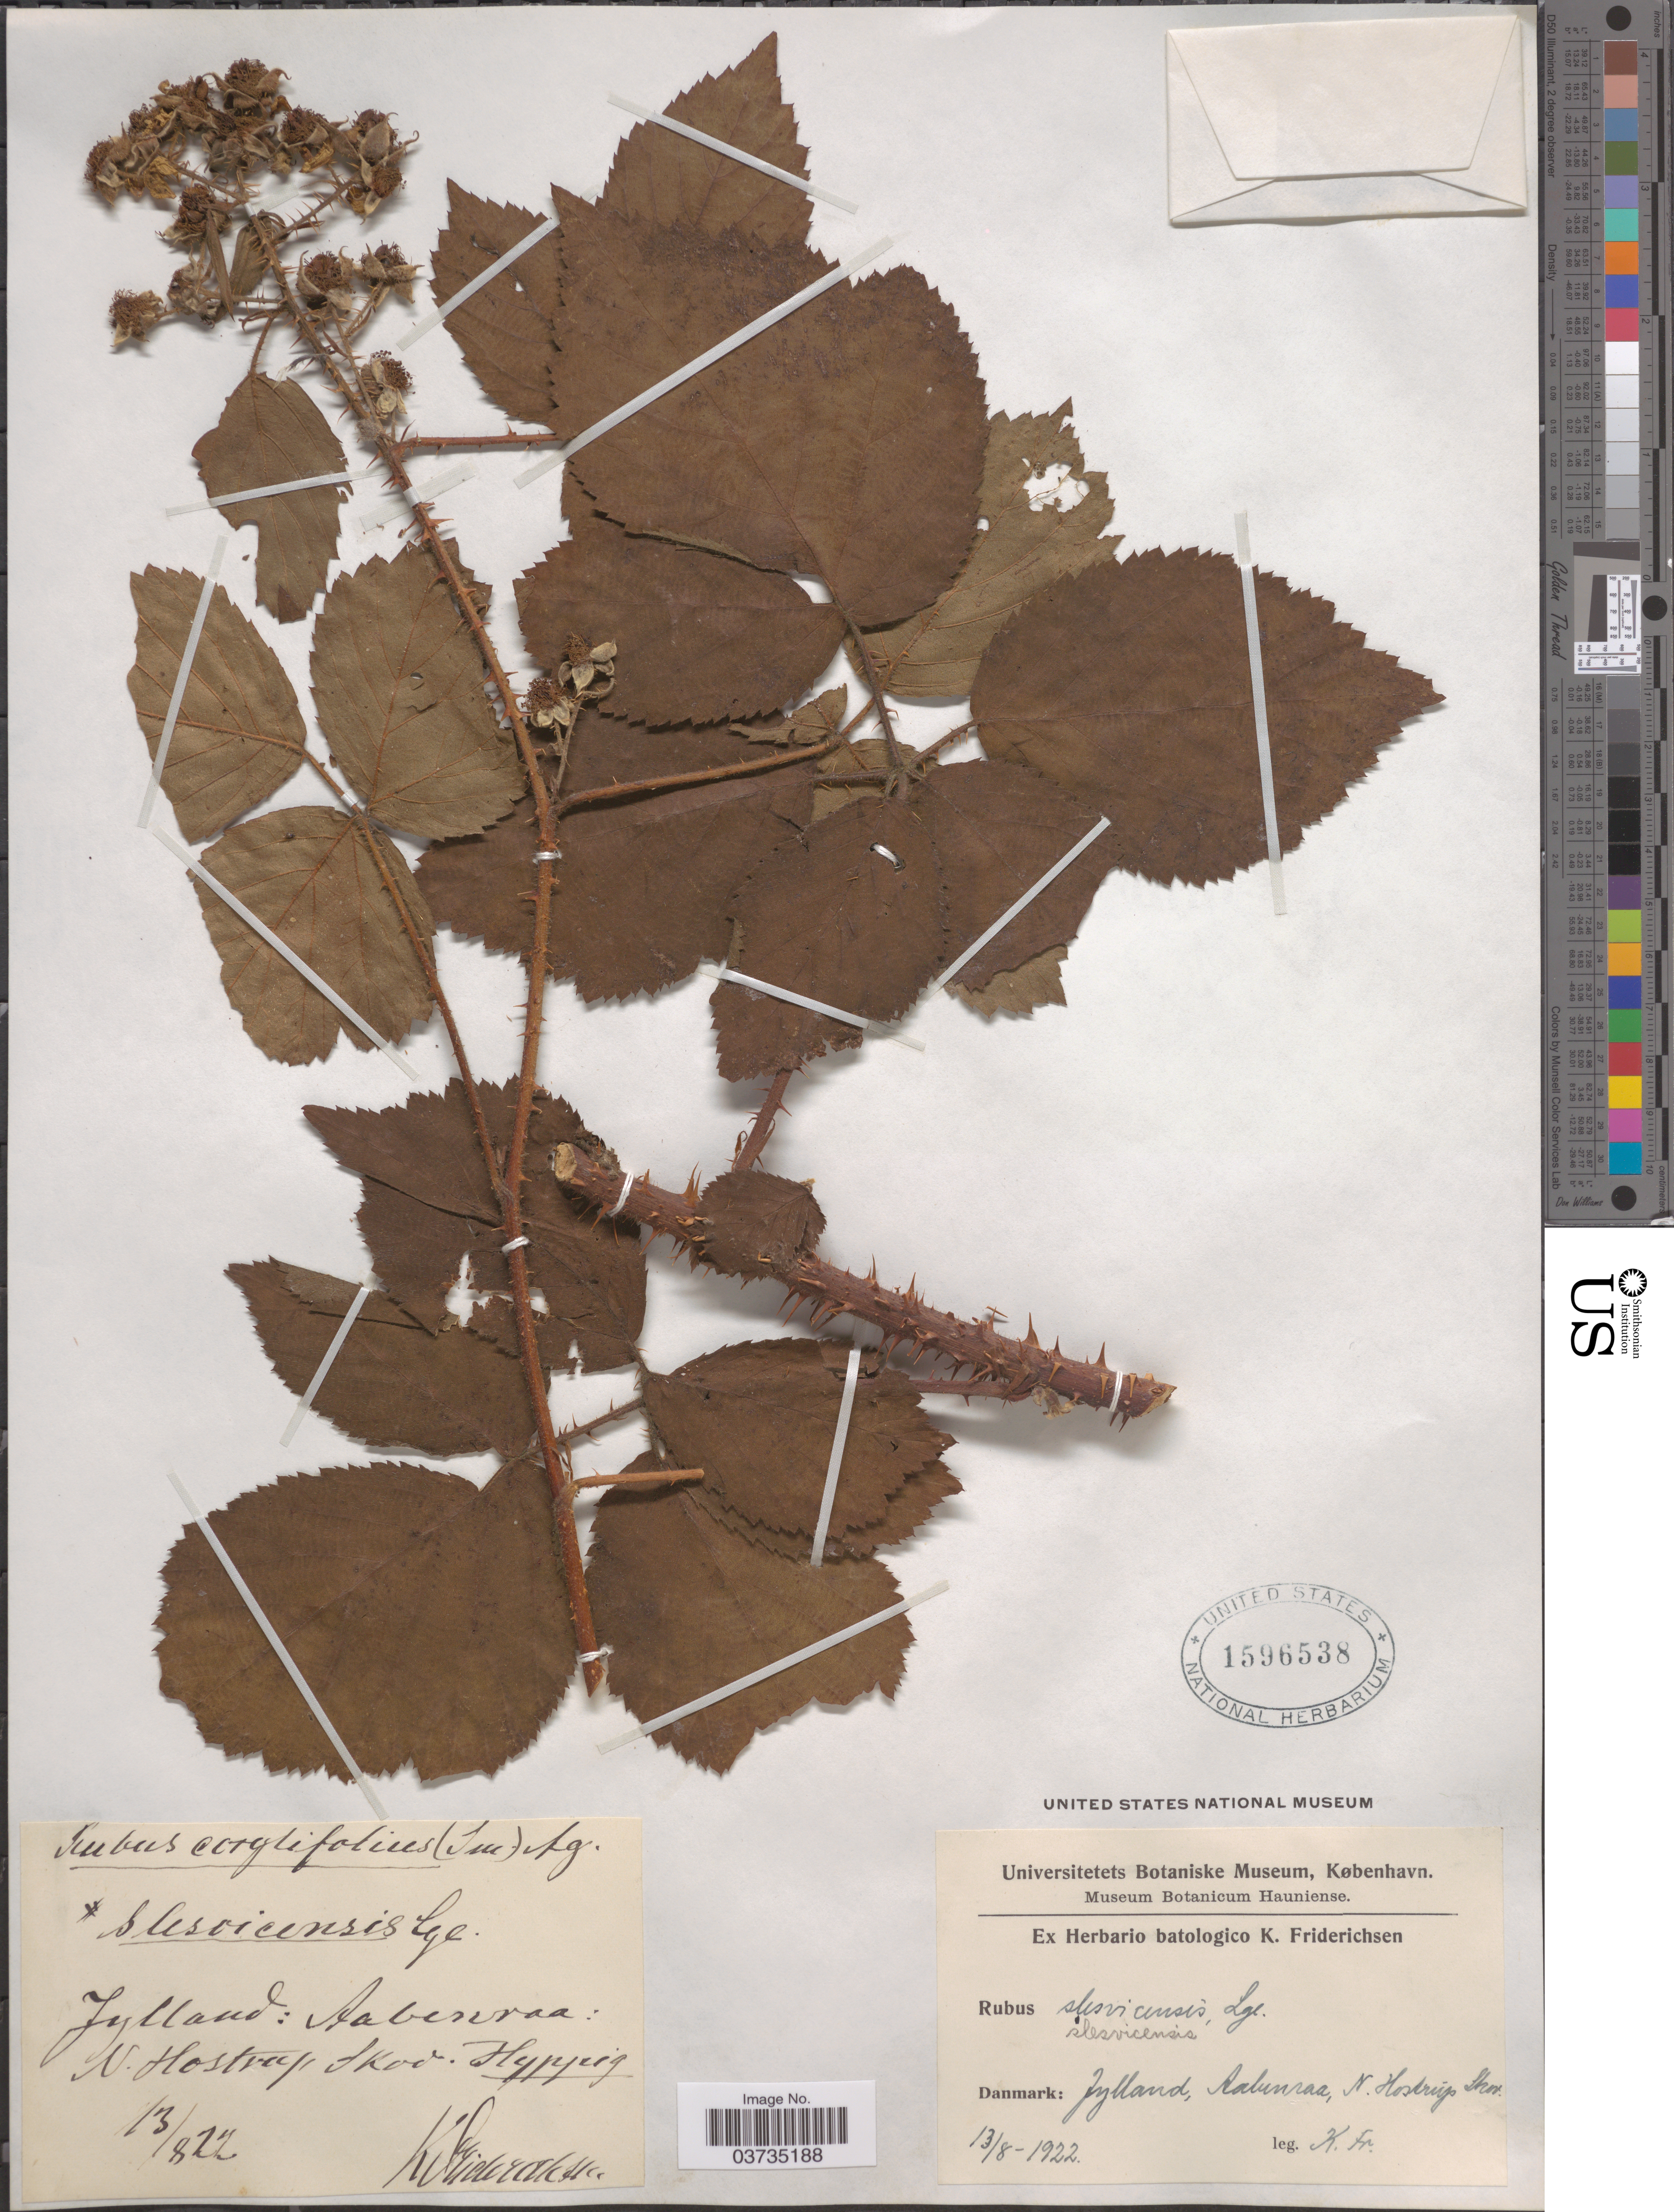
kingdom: Plantae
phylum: Tracheophyta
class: Magnoliopsida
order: Rosales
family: Rosaceae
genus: Rubus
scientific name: Rubus sp.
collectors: K. Friderichsen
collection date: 1922-08-13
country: Denmark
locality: Jylland, Aabenraa, N. Hostrúp Skov. Hyppig.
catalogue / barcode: US 1596538